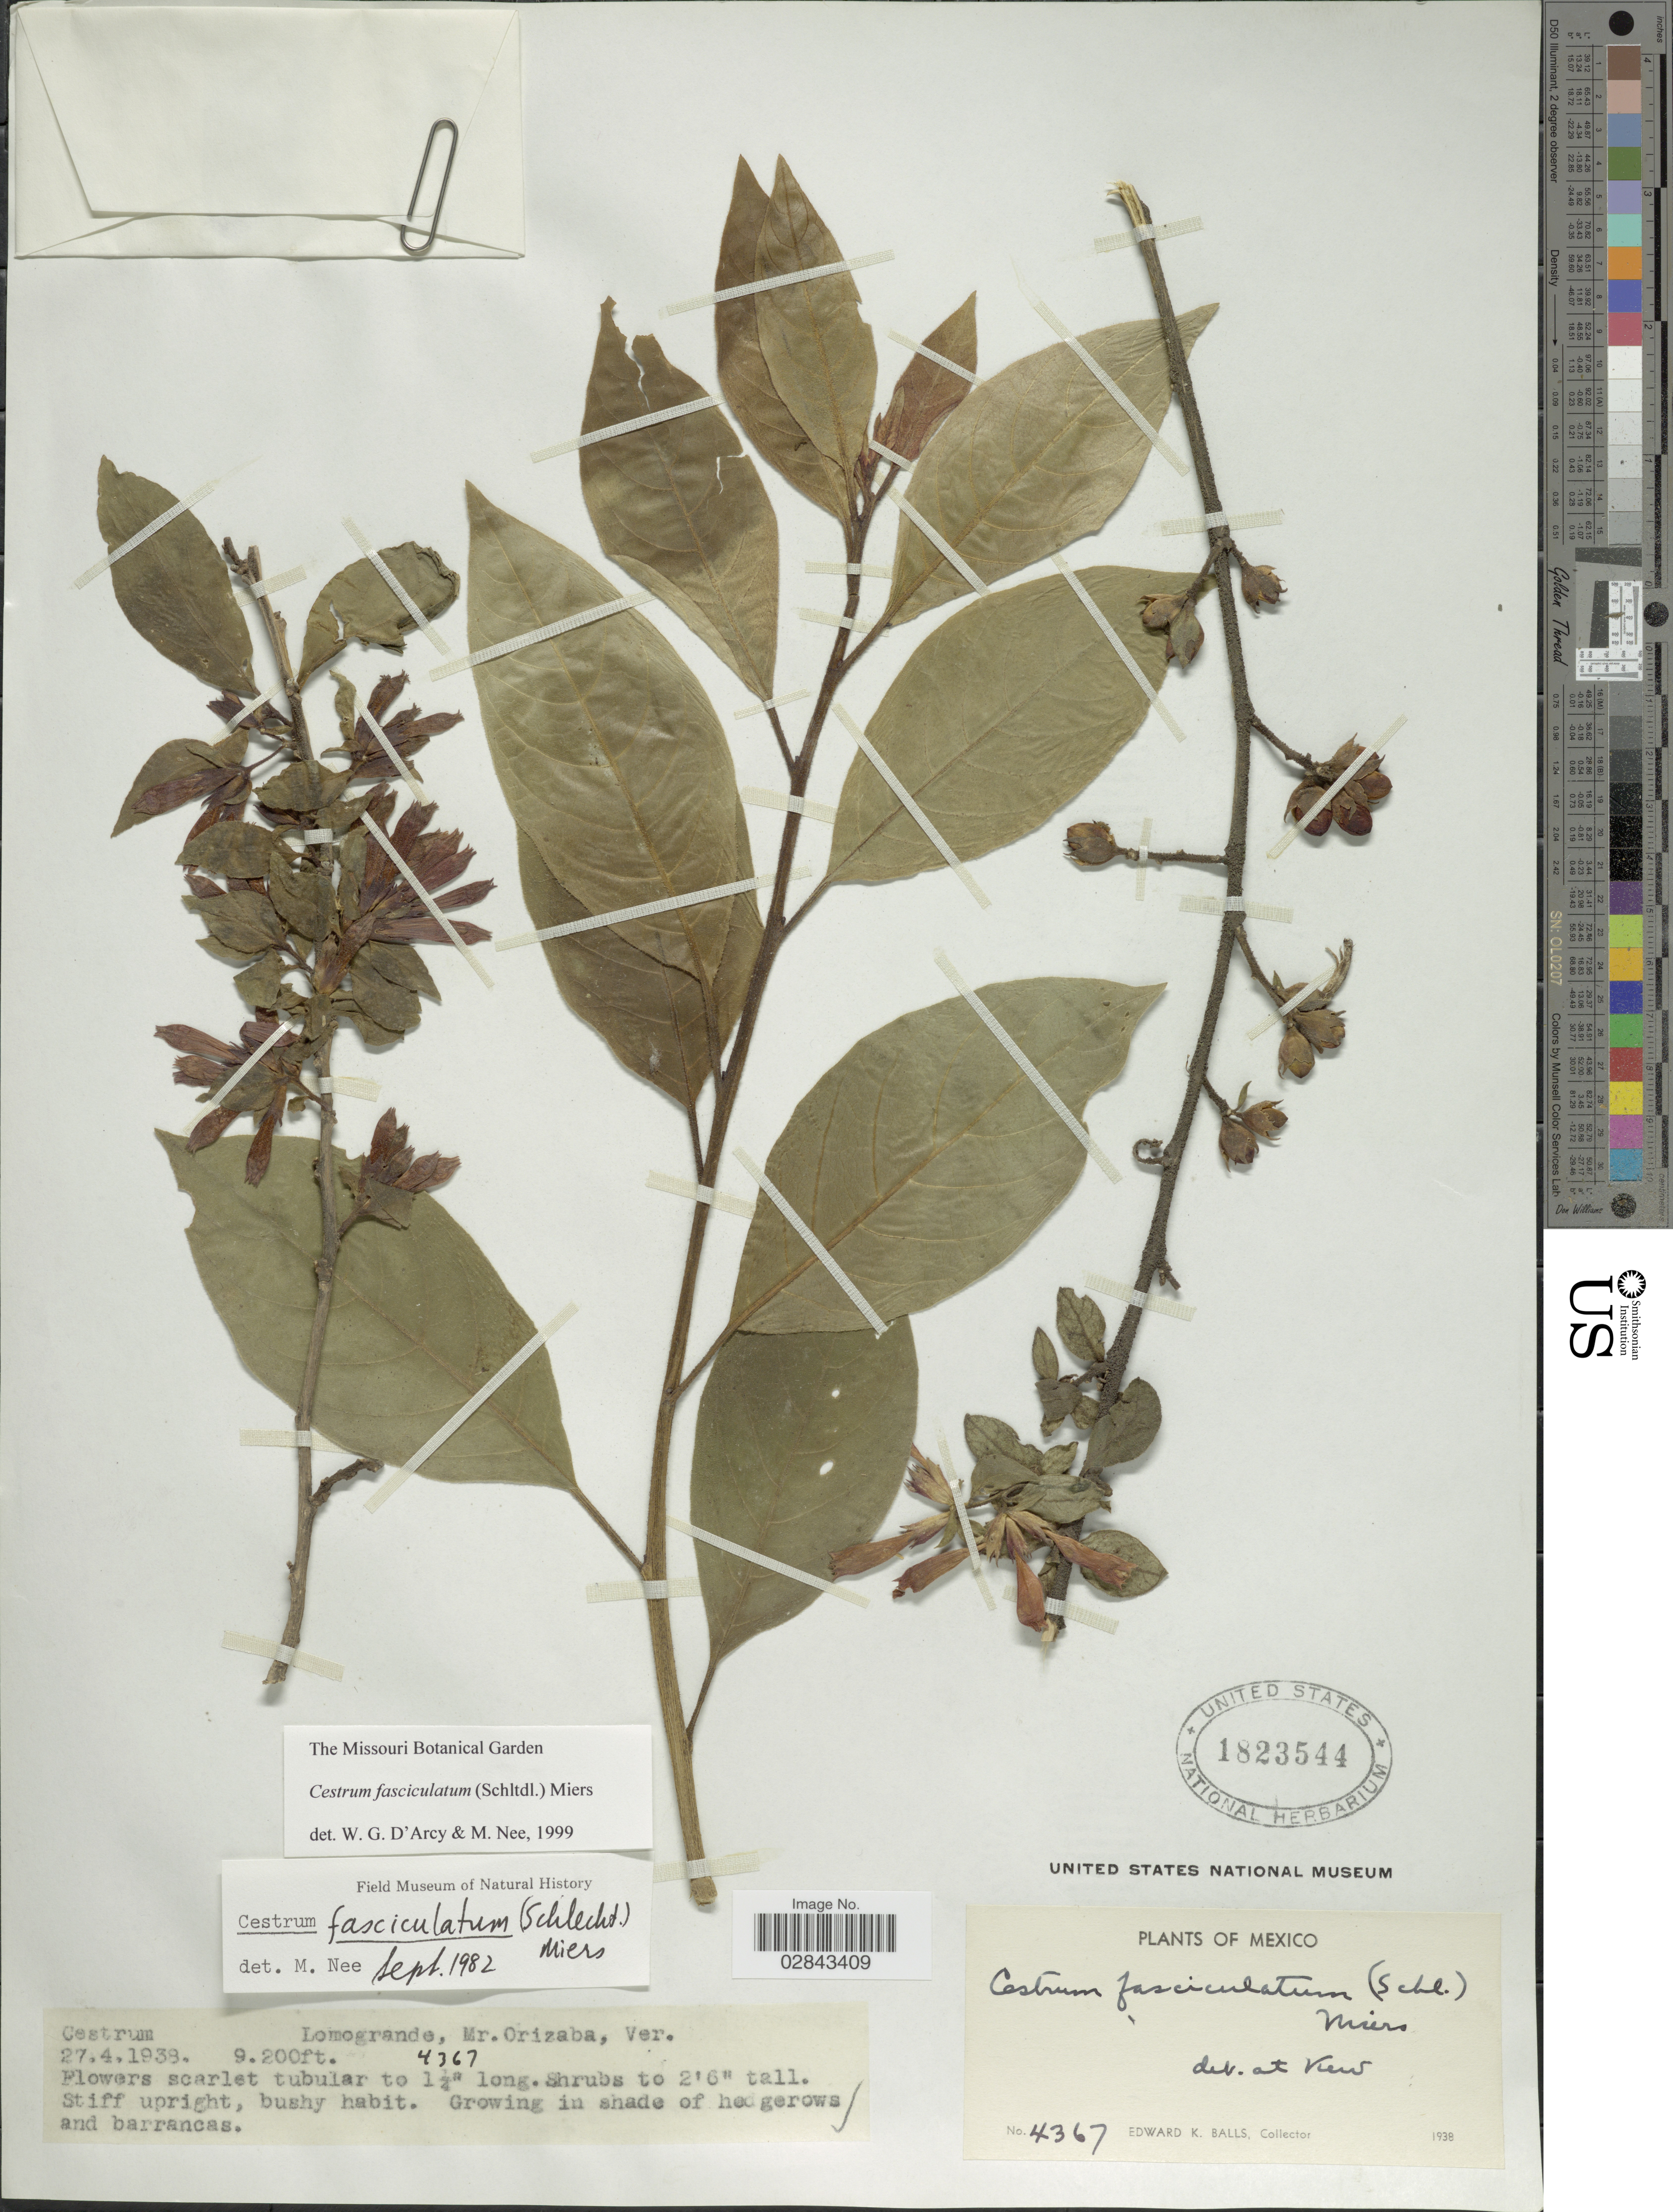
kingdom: Plantae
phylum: Tracheophyta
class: Magnoliopsida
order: Solanales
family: Solanaceae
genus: Cestrum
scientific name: Cestrum fasciculatum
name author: (Schltdl.) Miers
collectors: E. K. Balls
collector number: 4367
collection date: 1938-04-27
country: Mexico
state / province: Veracruz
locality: Lomogrande, Mr. Orizaba,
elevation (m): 2804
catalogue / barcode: US 1823544